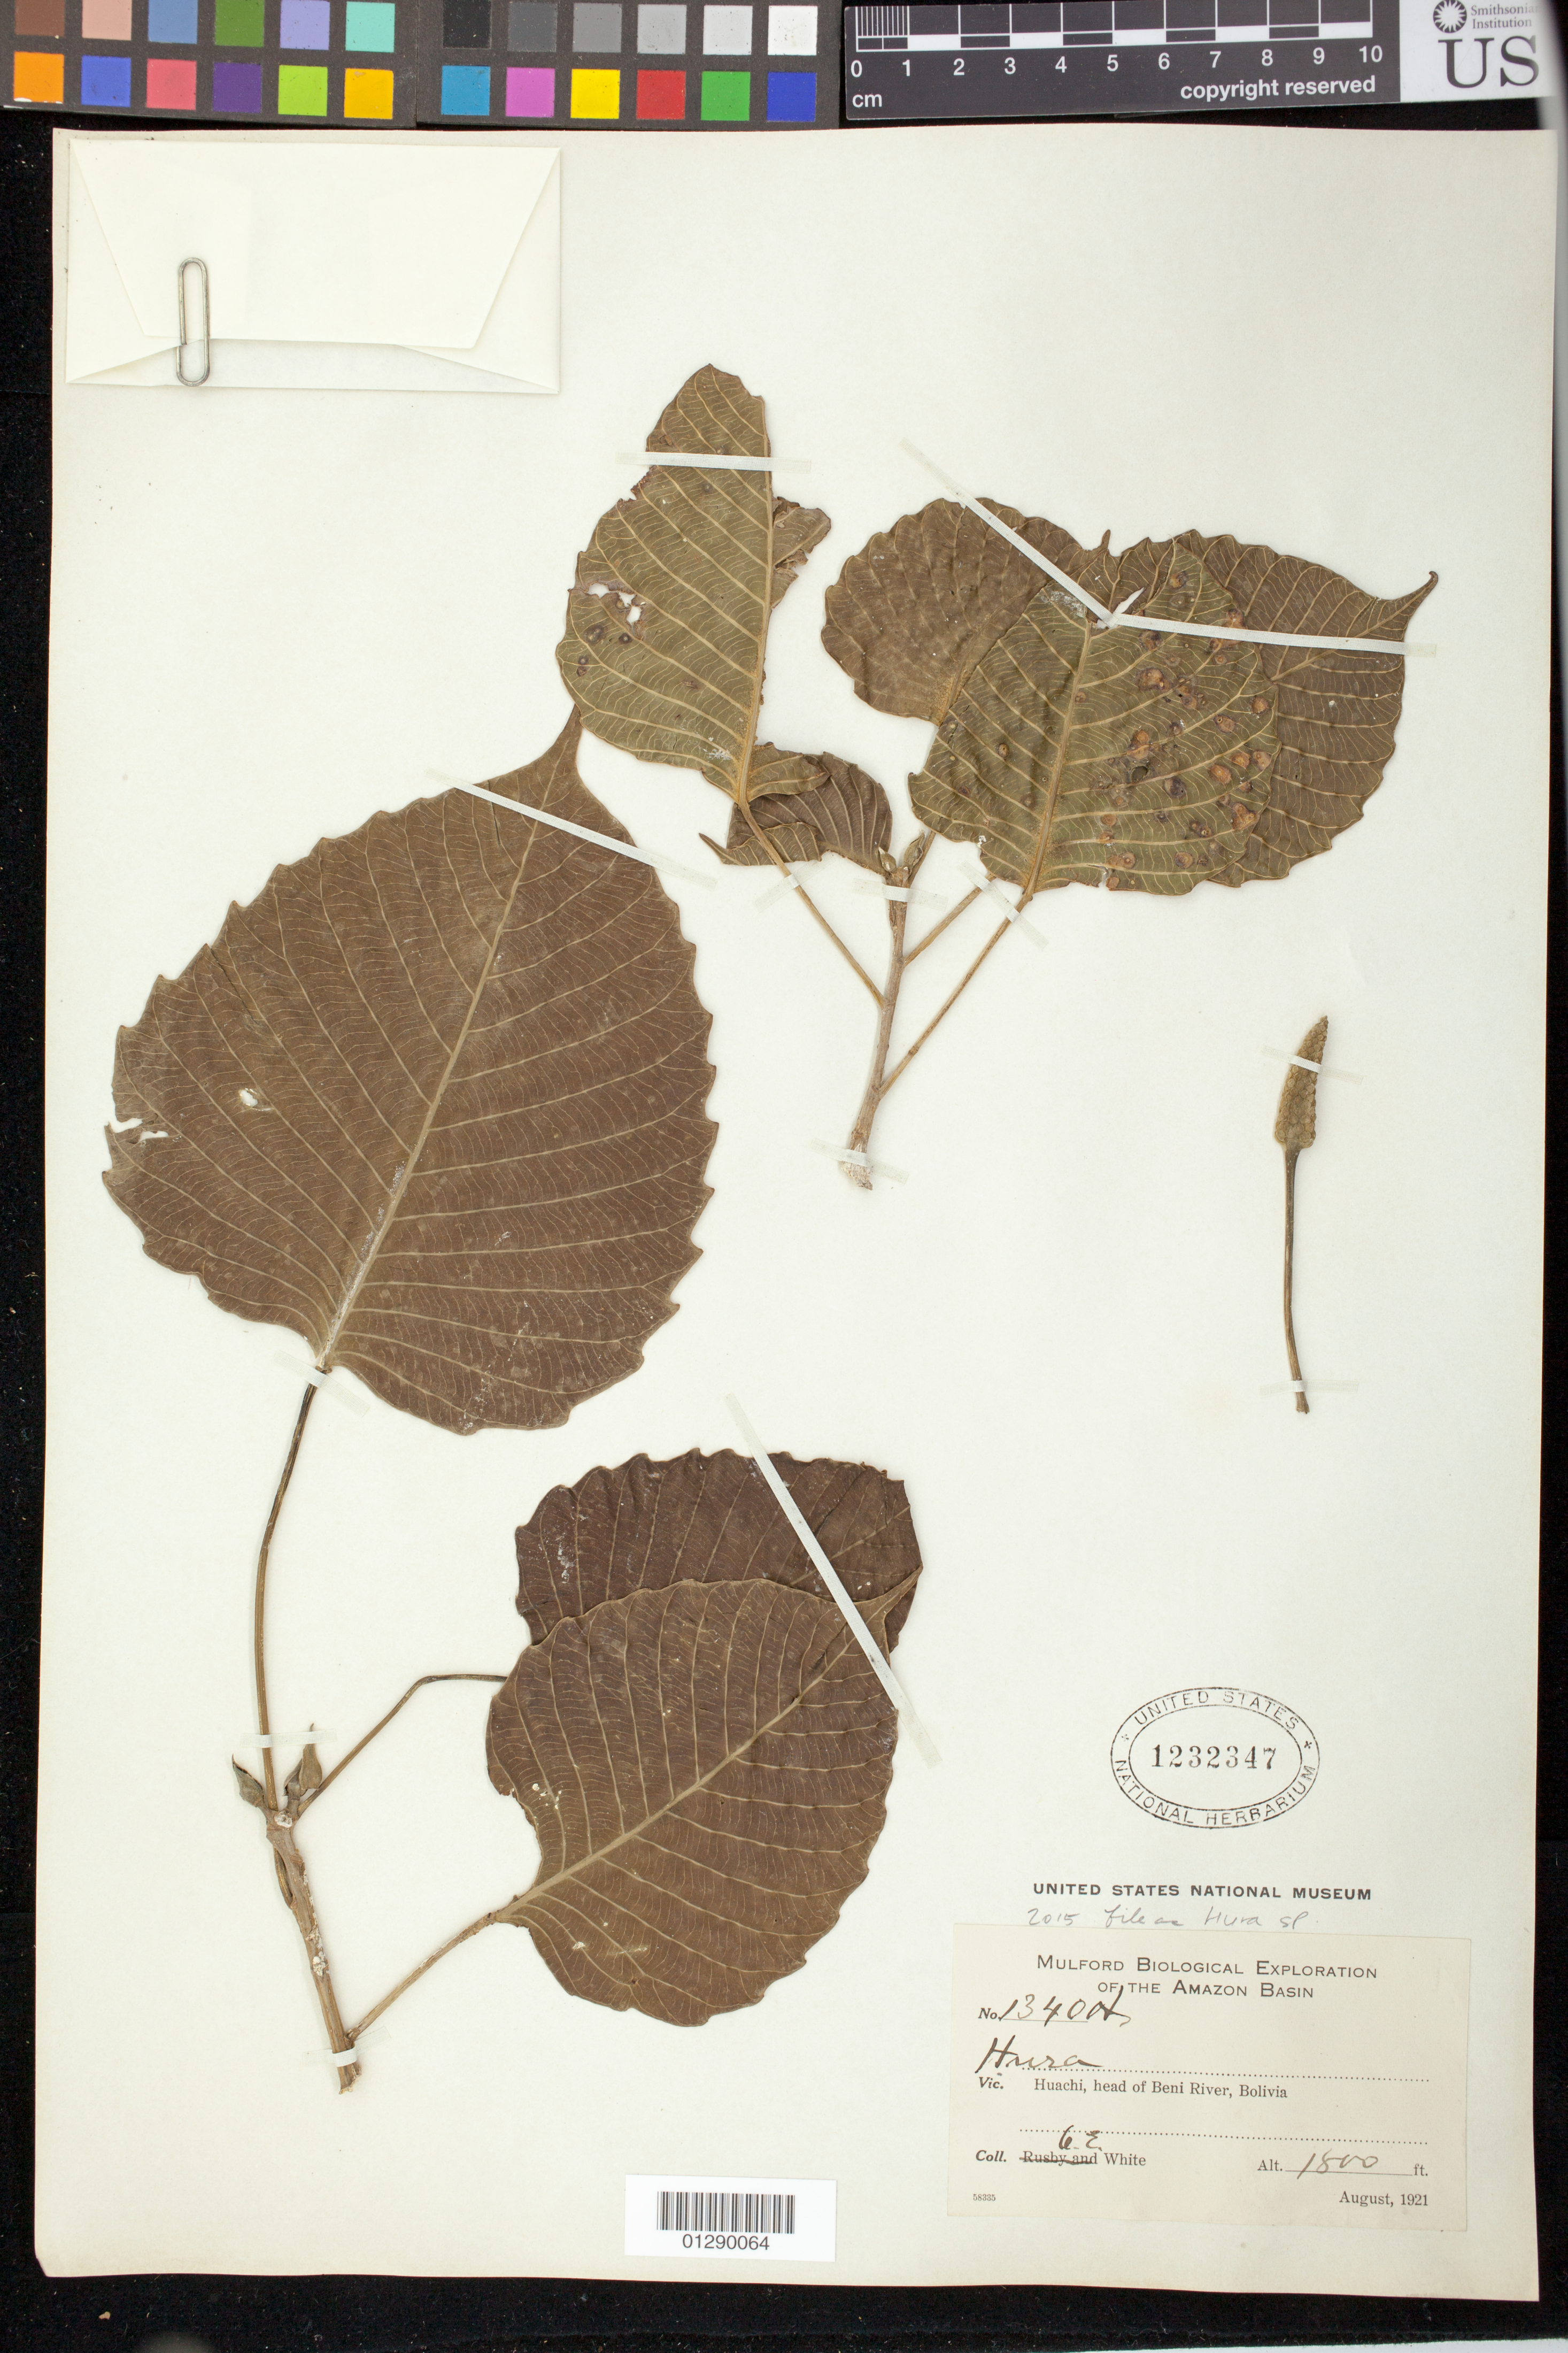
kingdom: Plantae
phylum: Tracheophyta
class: Magnoliopsida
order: Malpighiales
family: Euphorbiaceae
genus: Hura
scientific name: Hura crepitans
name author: L.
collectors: O. E. White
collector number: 13400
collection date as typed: August, 1921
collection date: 1921-08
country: Bolivia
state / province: Beni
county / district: Iténez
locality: Huachi, head of Beni River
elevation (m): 549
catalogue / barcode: US 1232347